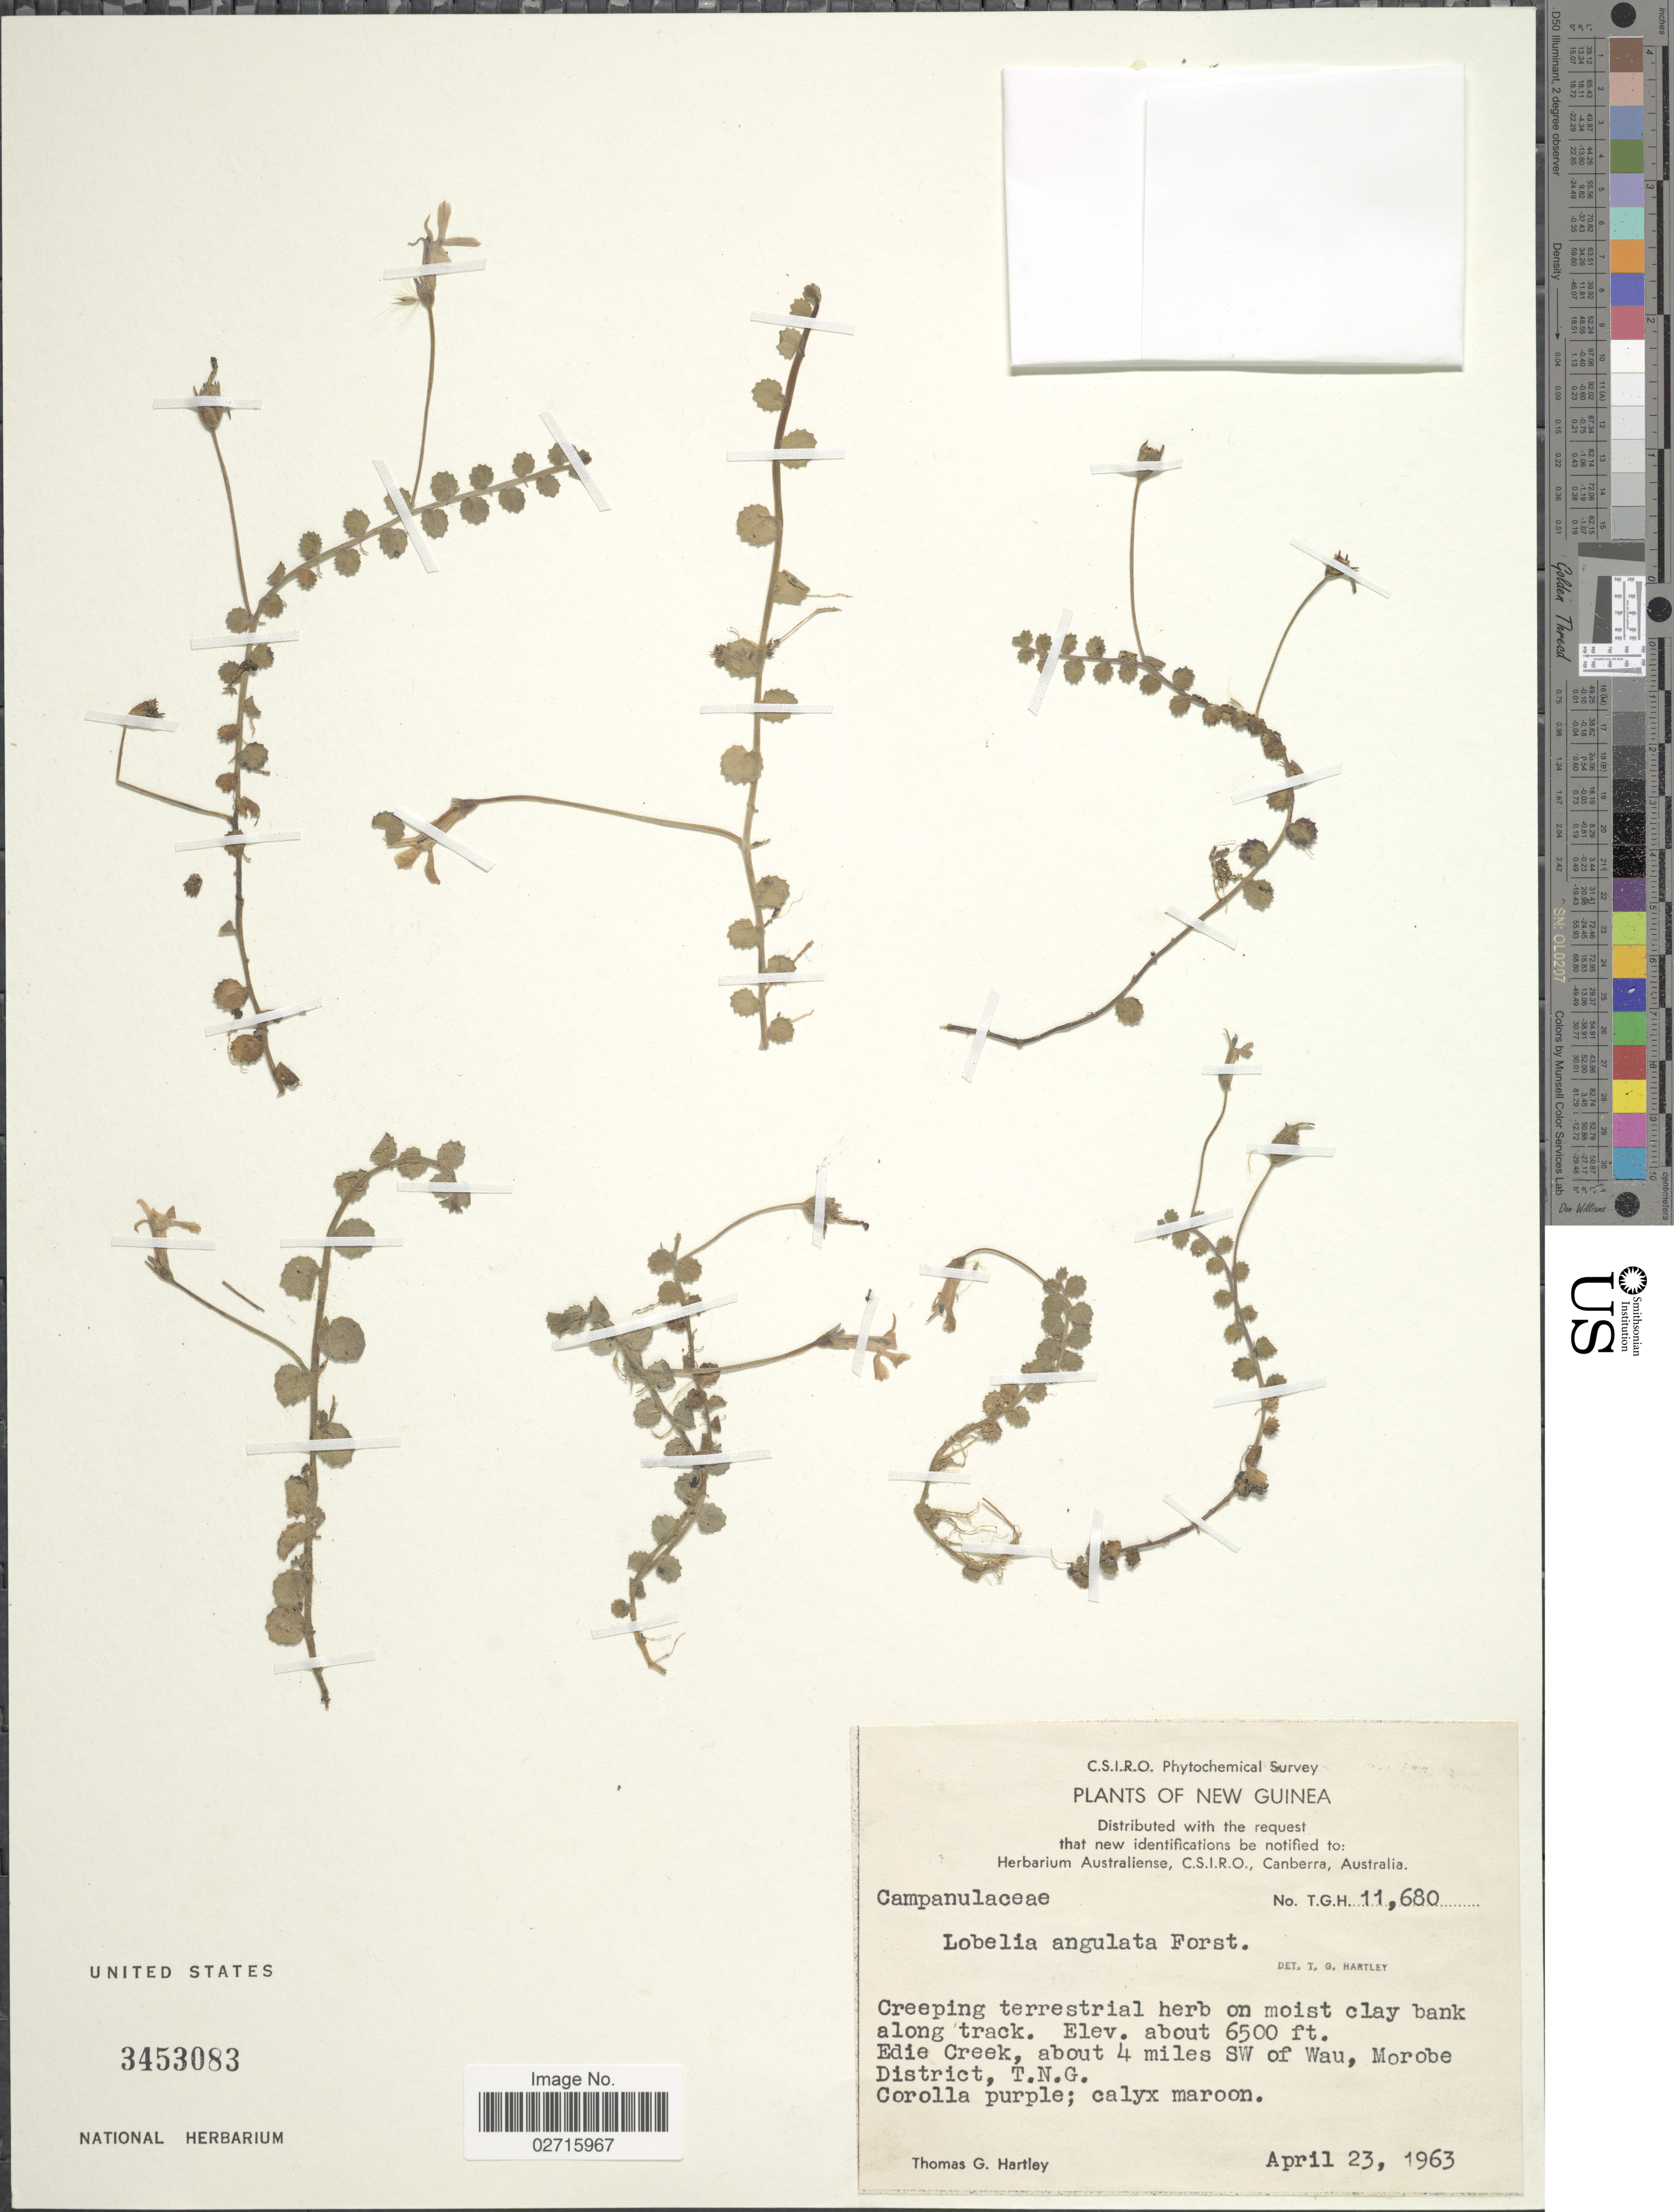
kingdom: Plantae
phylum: Tracheophyta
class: Magnoliopsida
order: Asterales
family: Campanulaceae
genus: Lobelia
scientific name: Lobelia angulata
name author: G. Forst.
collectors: T. G. Hartley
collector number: T.G.H. 11680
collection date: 1963-04-23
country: Papua New Guinea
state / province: Morobe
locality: New Guinea, on moist clay bank along track, Edie Creek, about 4 miles SW of Wau, T.N.G.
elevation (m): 1981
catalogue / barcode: US 3453083